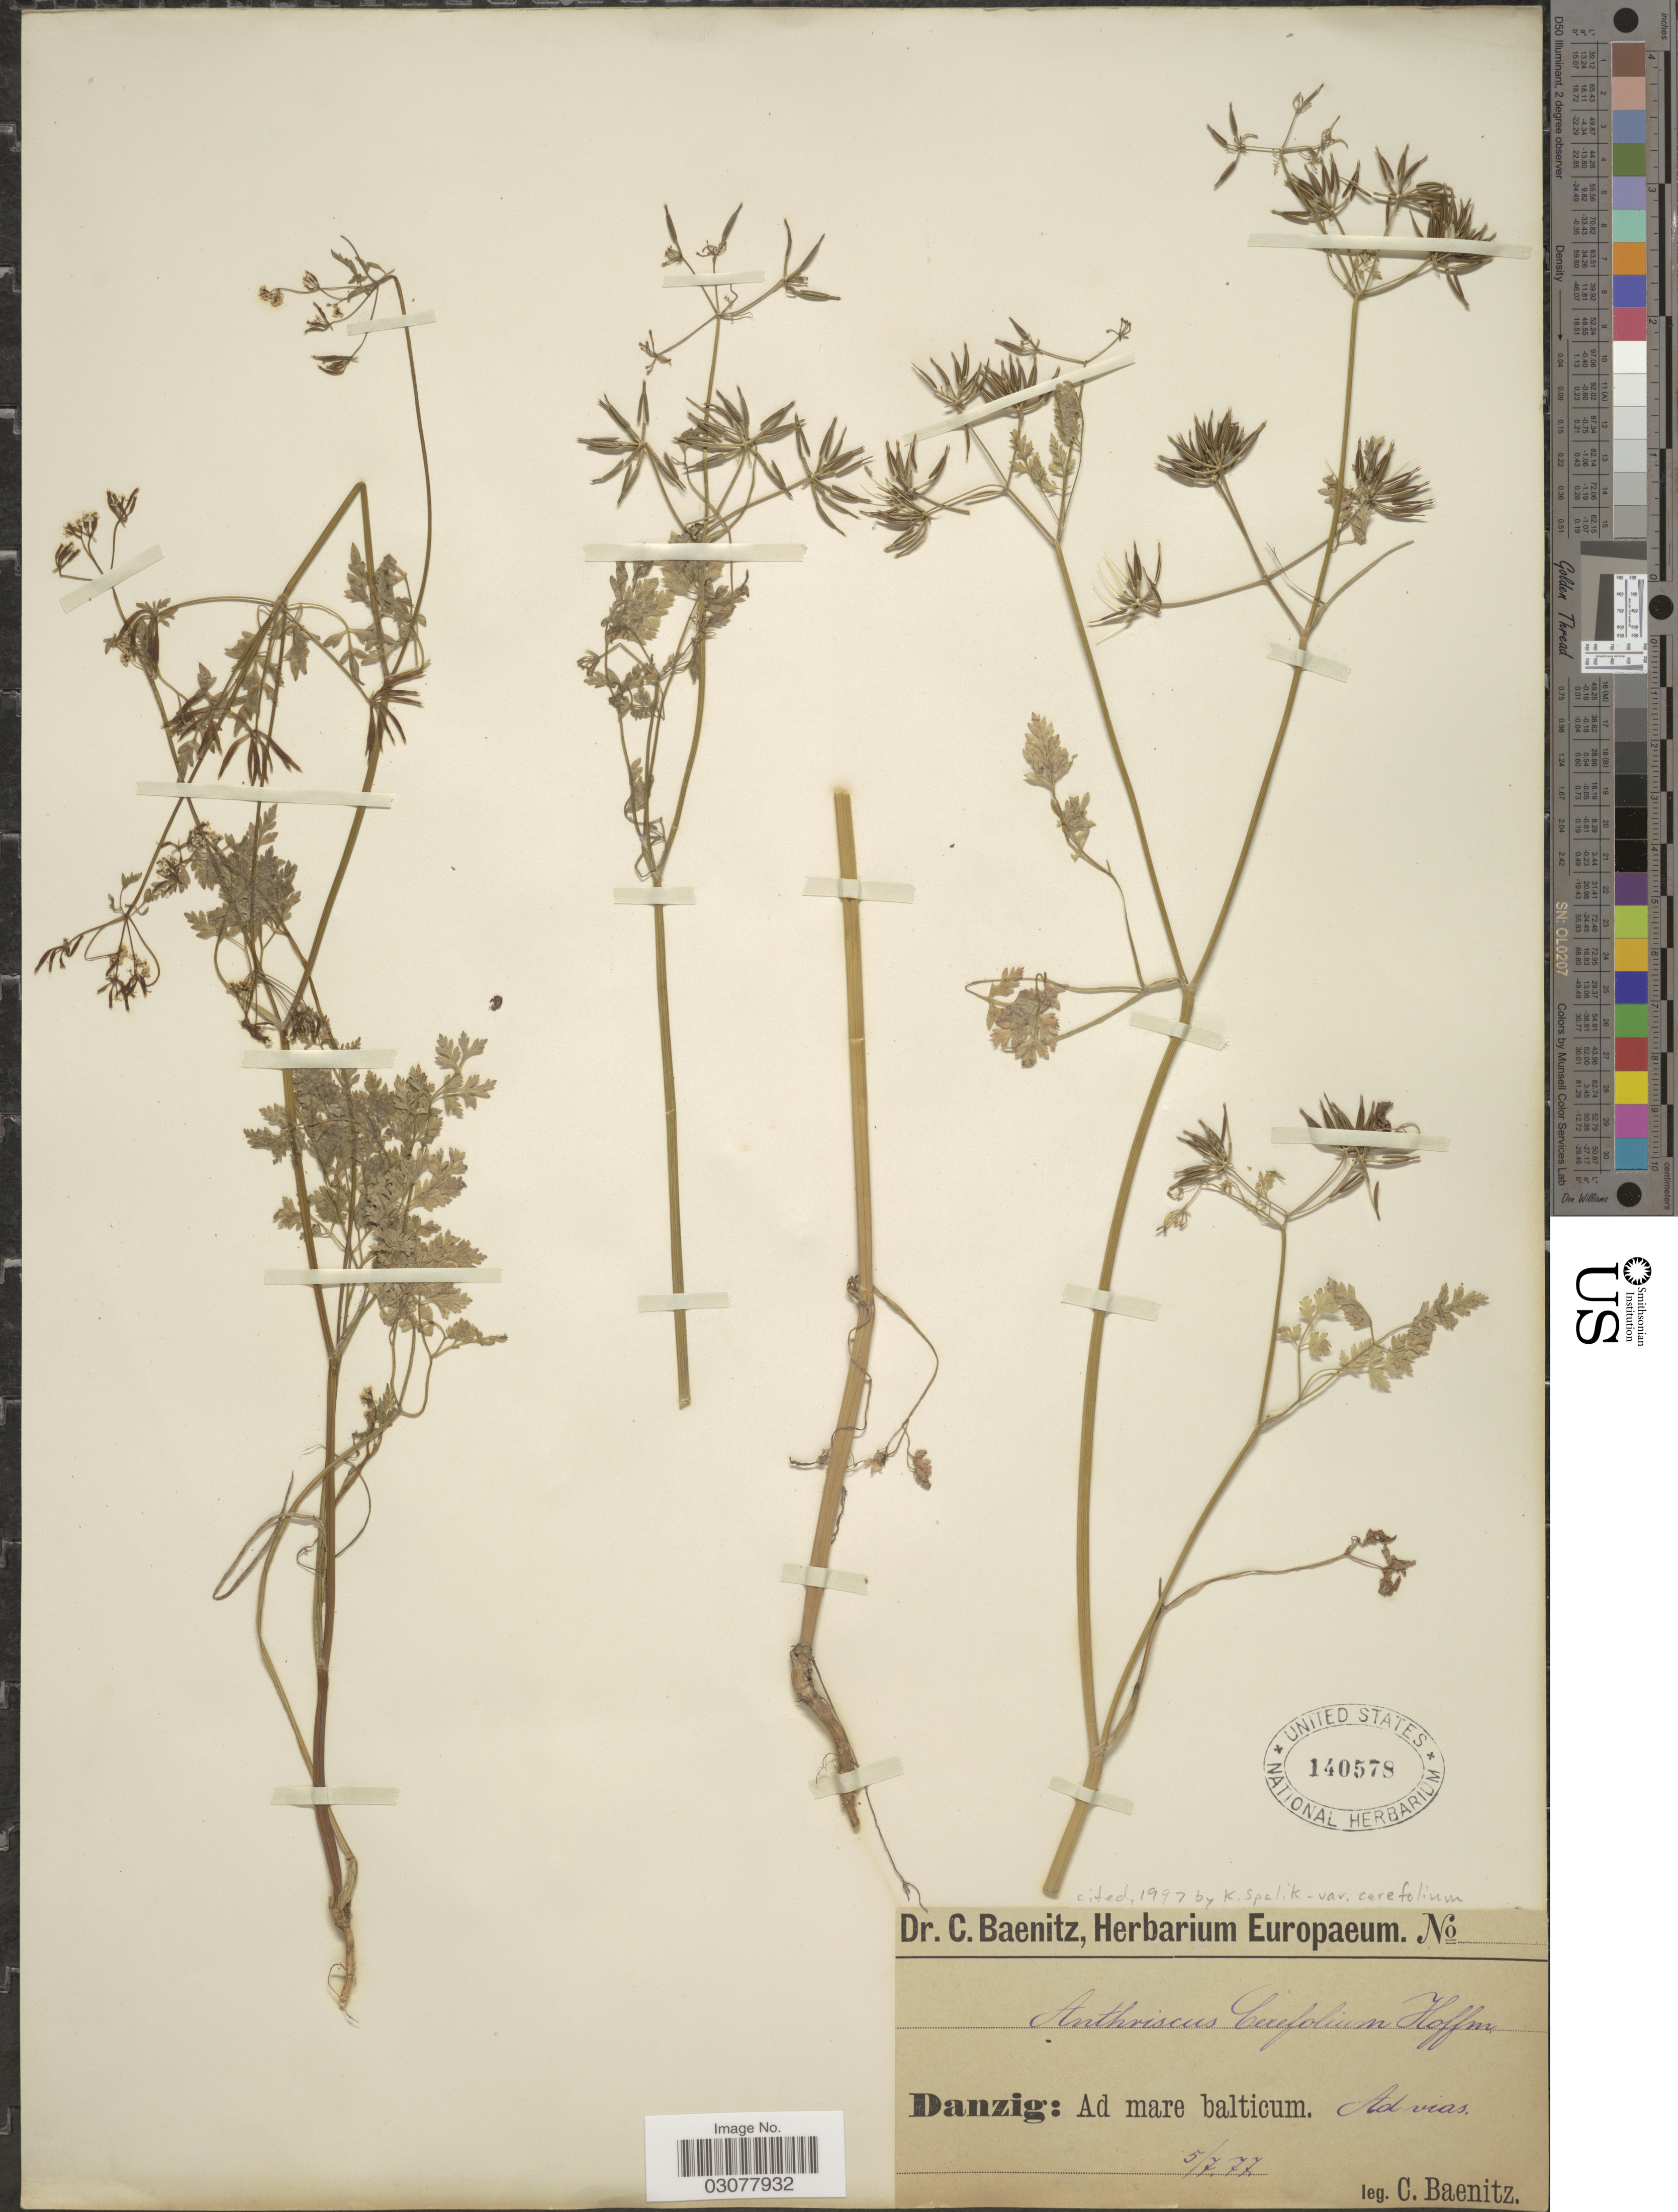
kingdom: Plantae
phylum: Tracheophyta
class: Magnoliopsida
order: Apiales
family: Apiaceae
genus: Anthriscus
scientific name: Anthriscus cerefolium var. cerefolium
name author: (L.) Hoffm.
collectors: C. G. Baenitz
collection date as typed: Transcribed d/m/y: 5/7/77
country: Poland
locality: Danzig: ad mare balticum. Ad vias.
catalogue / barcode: US 140578